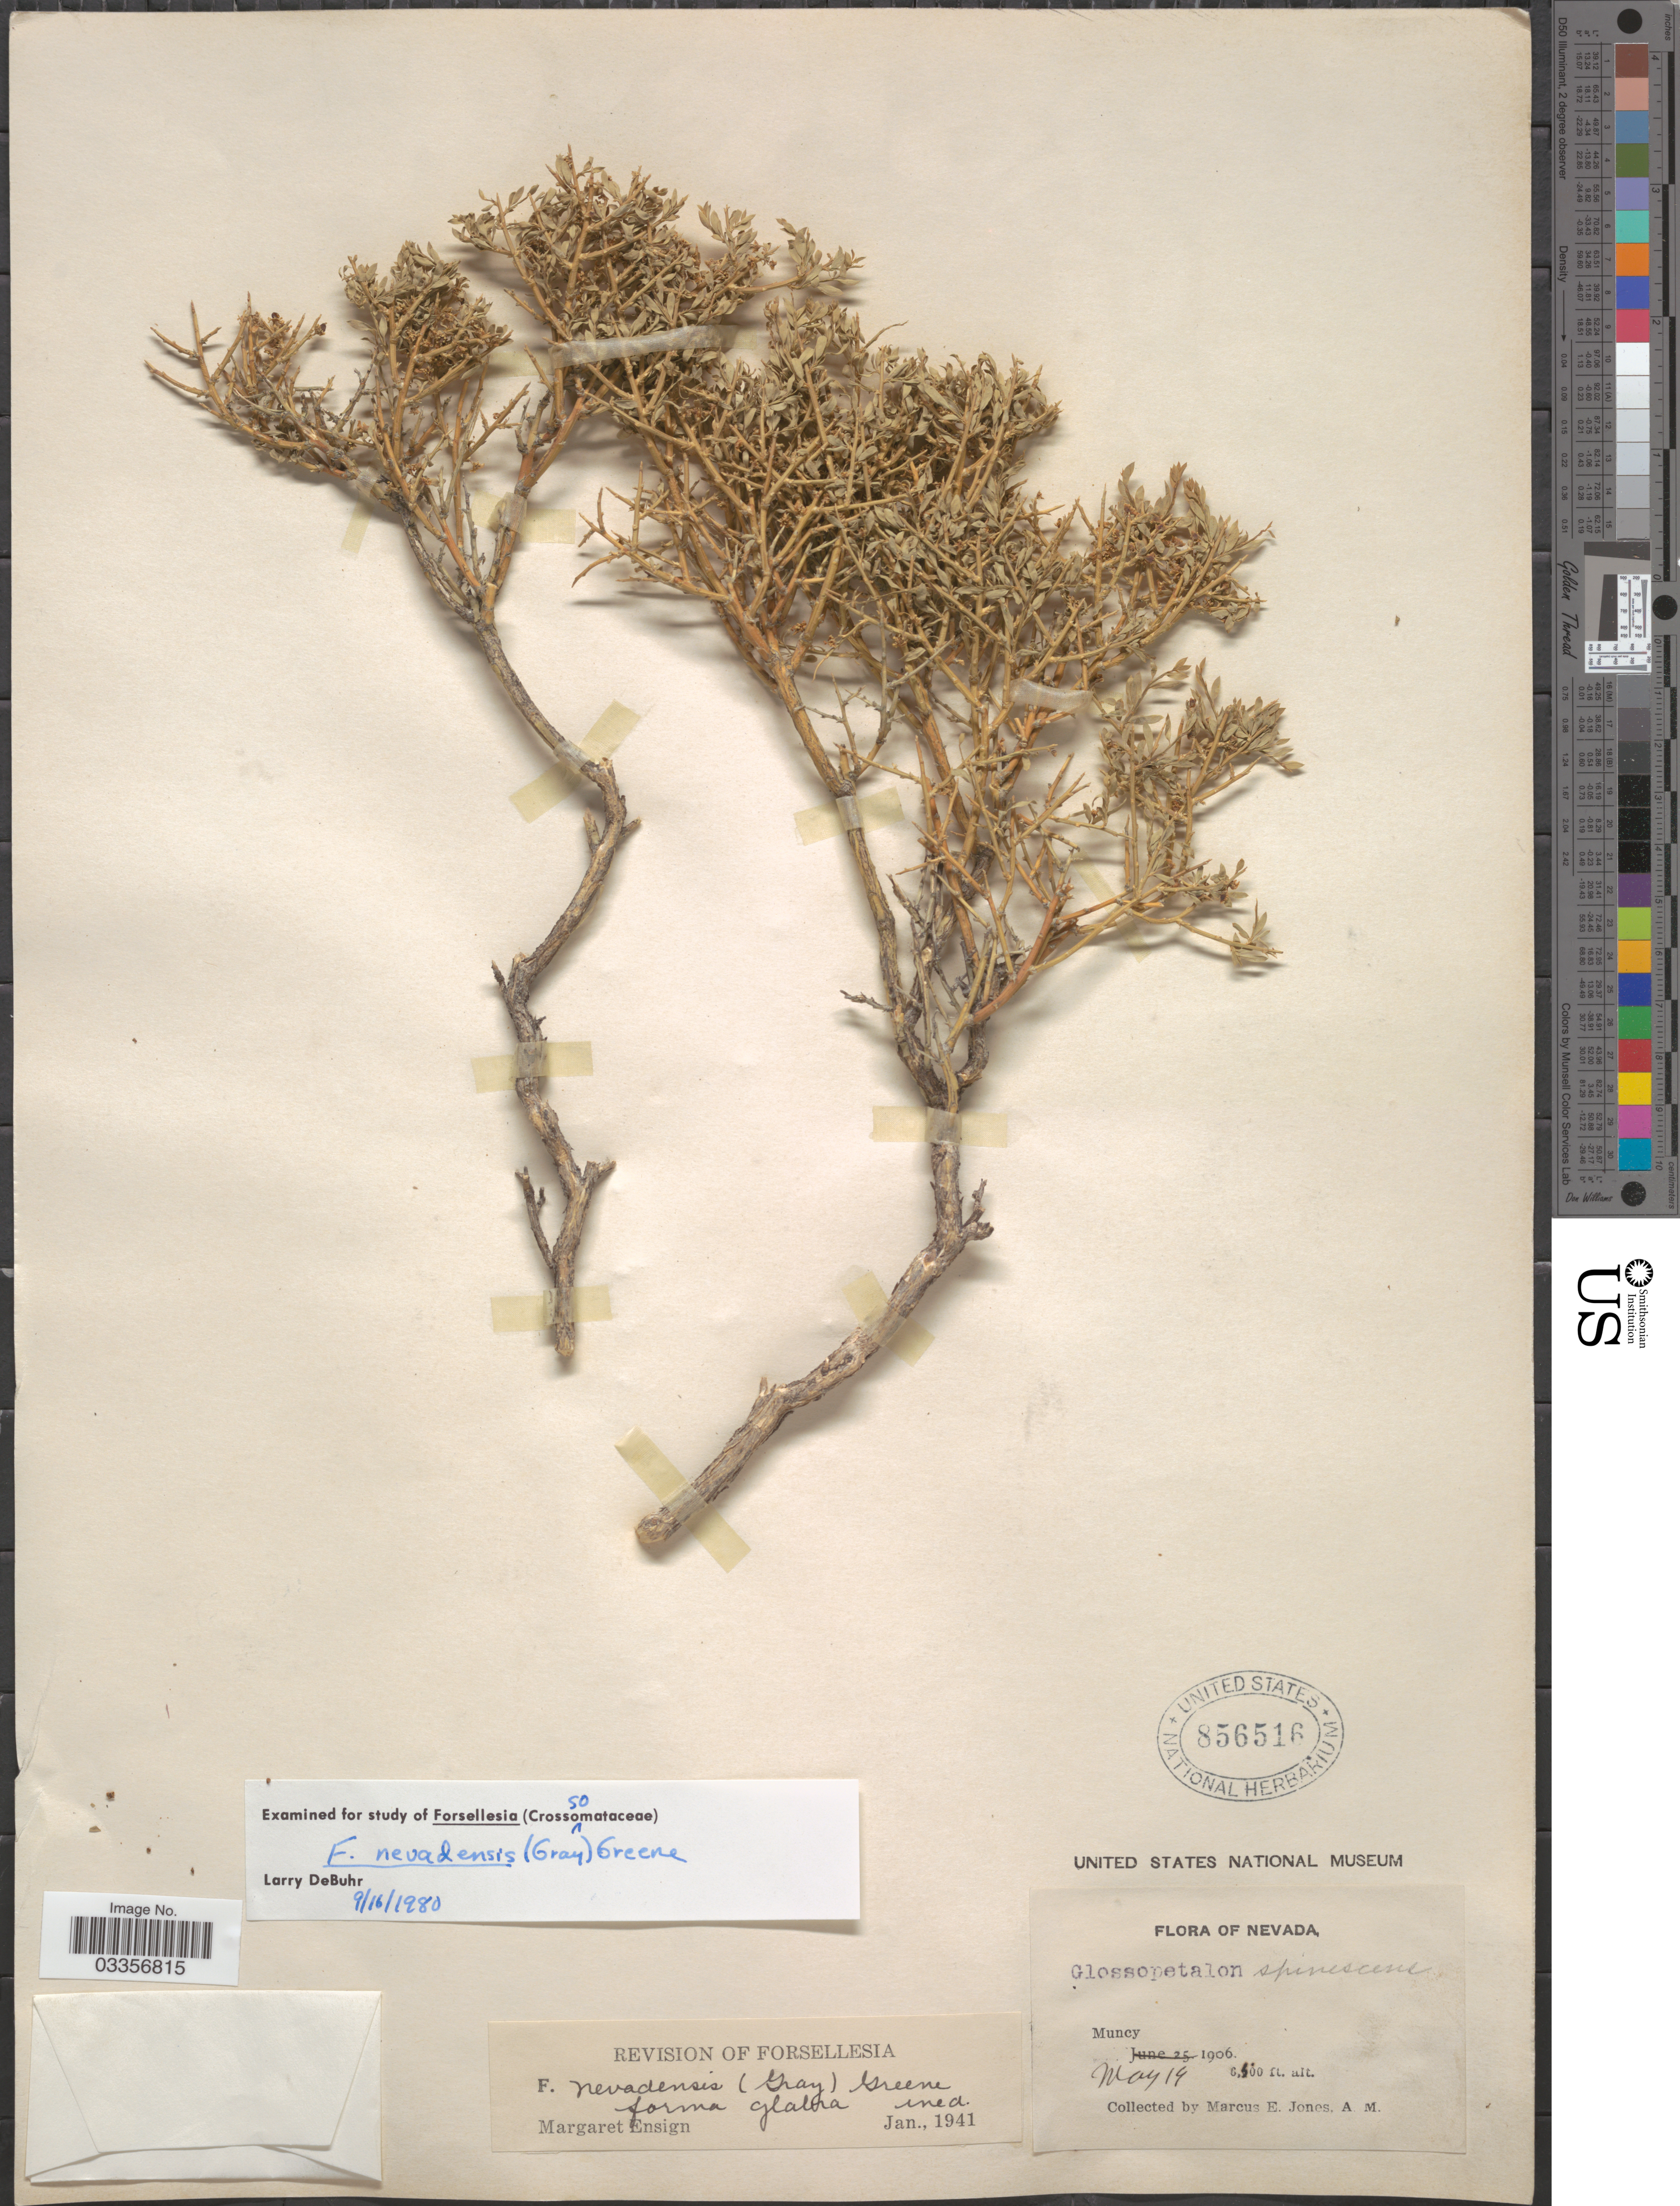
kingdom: Plantae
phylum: Tracheophyta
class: Magnoliopsida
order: Crossosomatales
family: Crossosomataceae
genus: Glossopetalon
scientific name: Glossopetalon spinescens var. aridum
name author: M.E. Jones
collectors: M. E. Jones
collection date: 1906-05-19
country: United States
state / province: Nevada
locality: Muncy.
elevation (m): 1981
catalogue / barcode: US 856516